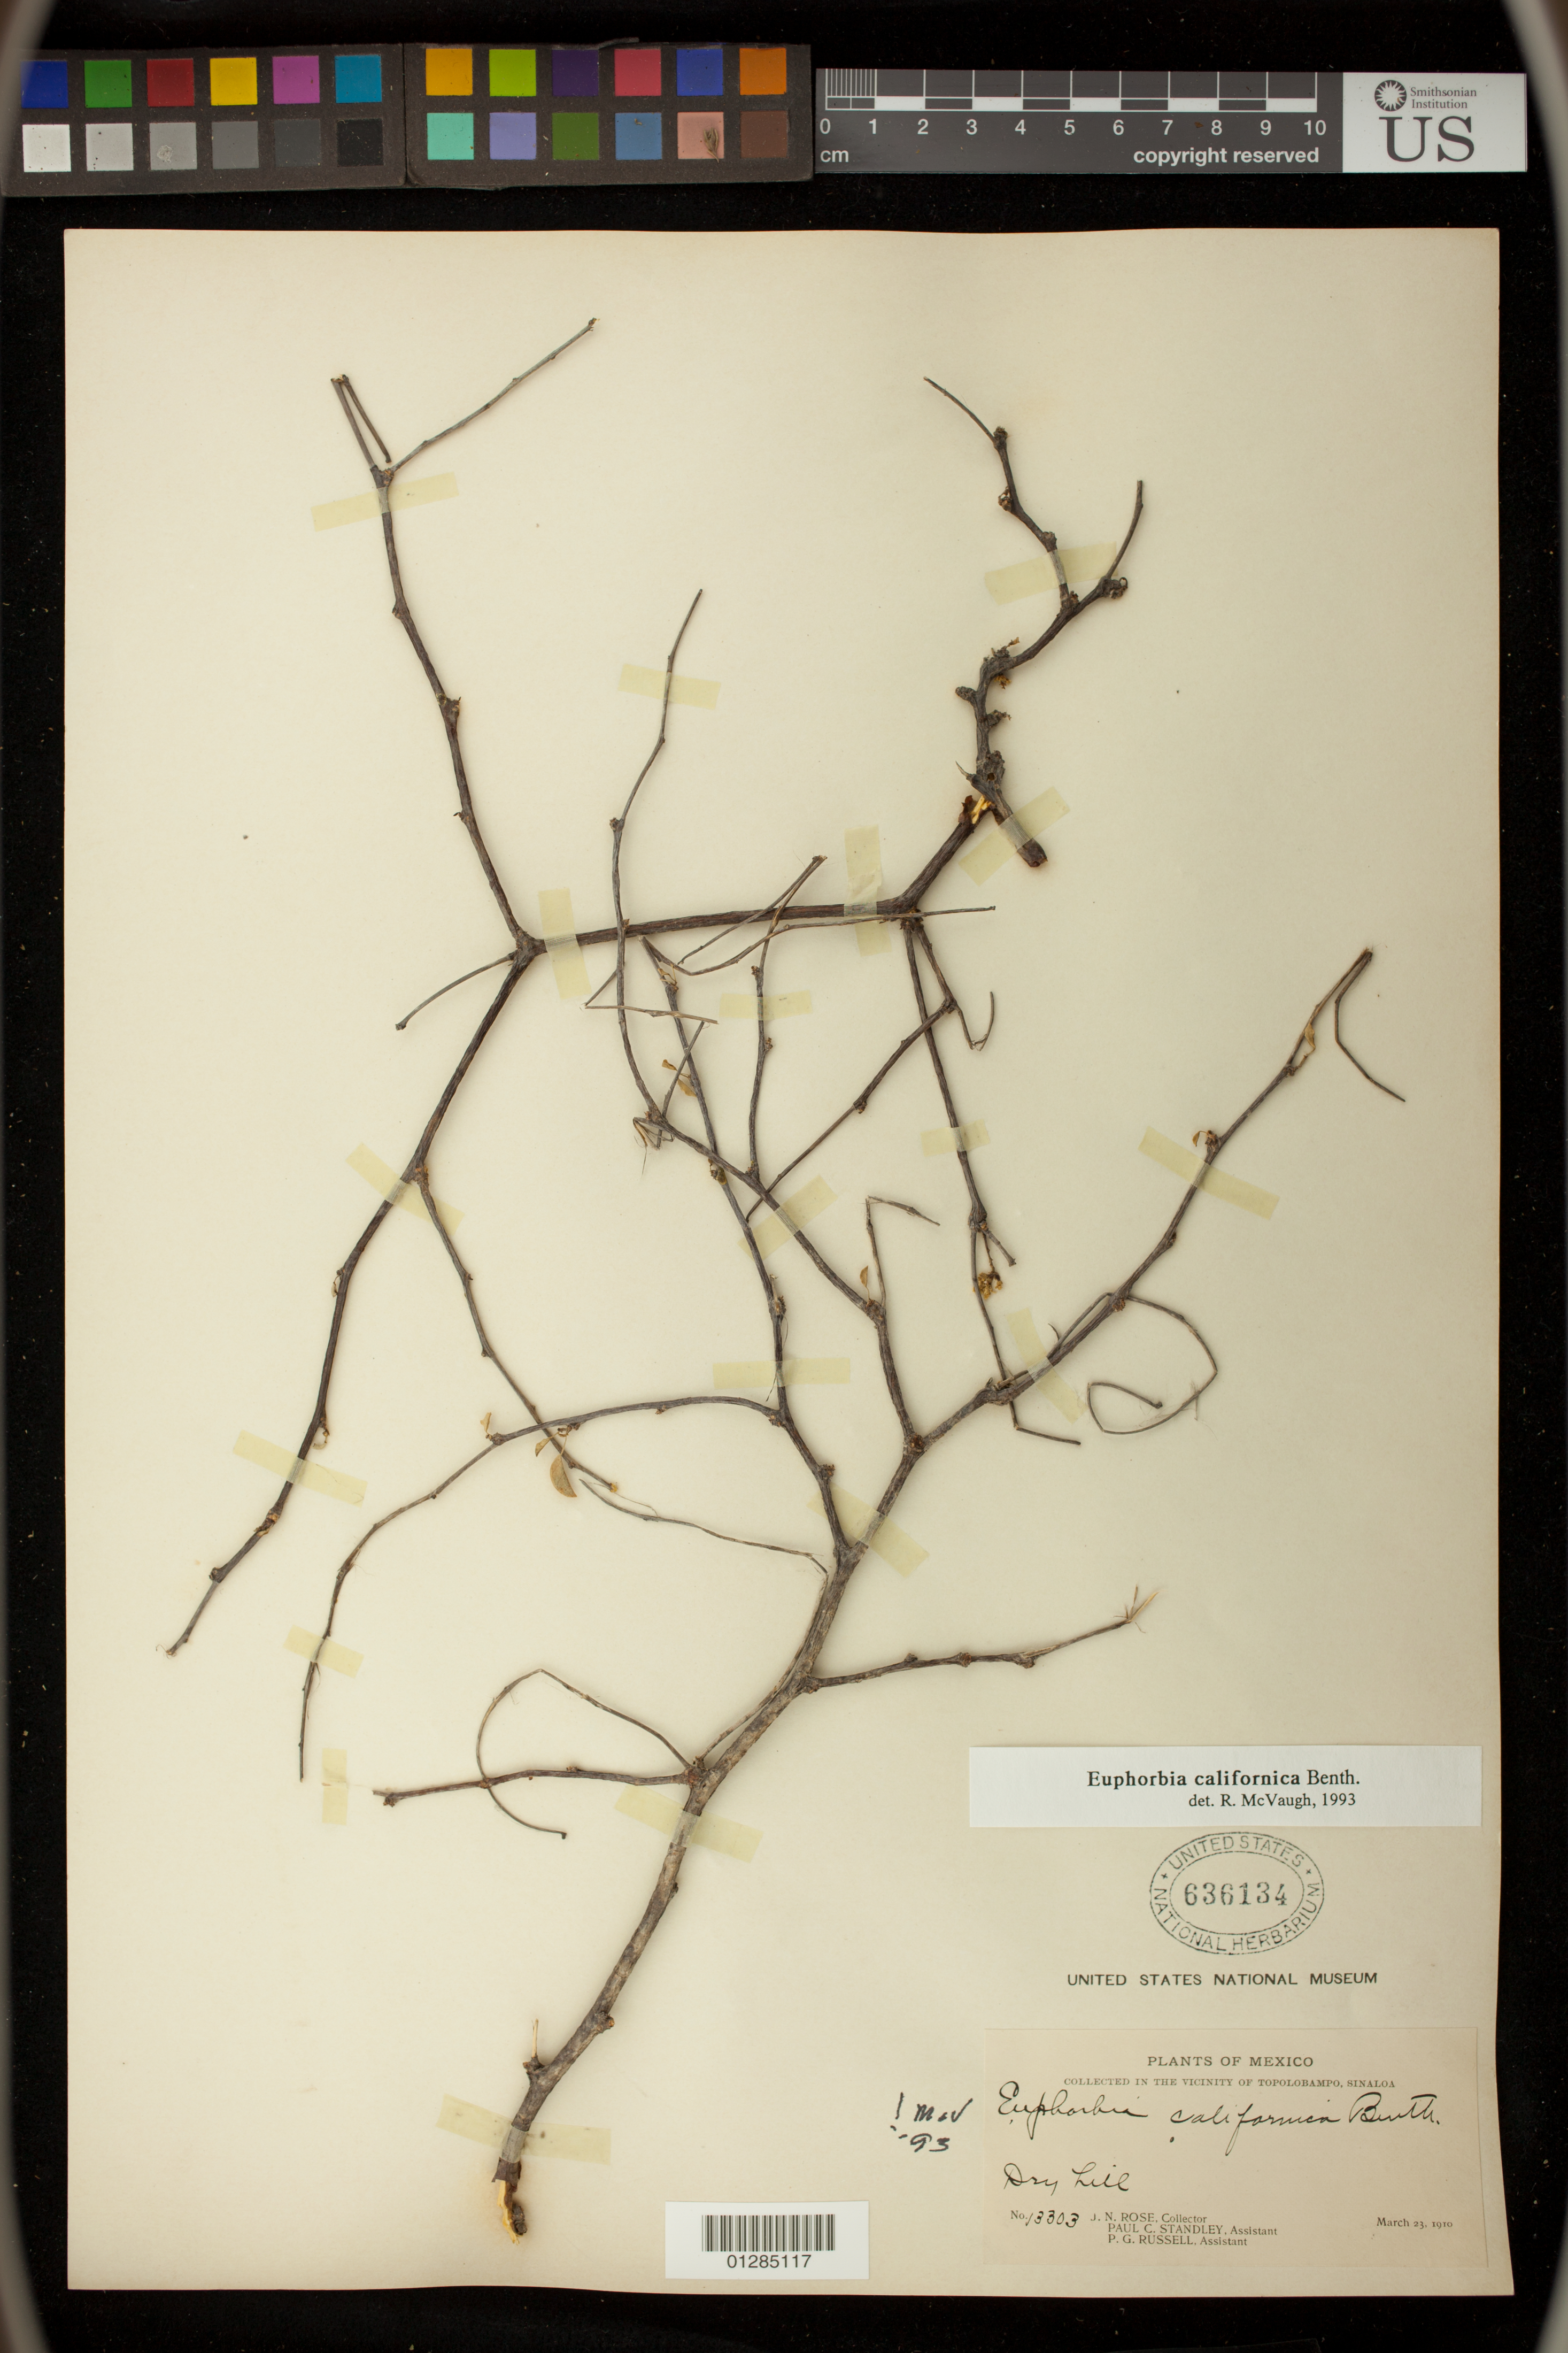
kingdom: Plantae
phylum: Tracheophyta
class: Magnoliopsida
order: Malpighiales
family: Euphorbiaceae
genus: Euphorbia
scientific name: Euphorbia californica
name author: Benth.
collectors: J. N. Rose, P. C. Standley & P. G. Russell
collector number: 13303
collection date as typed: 23 Mar 1910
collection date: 1910-03-23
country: Mexico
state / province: Sinaloa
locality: Vicinity of topolobampo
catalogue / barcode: US 636134